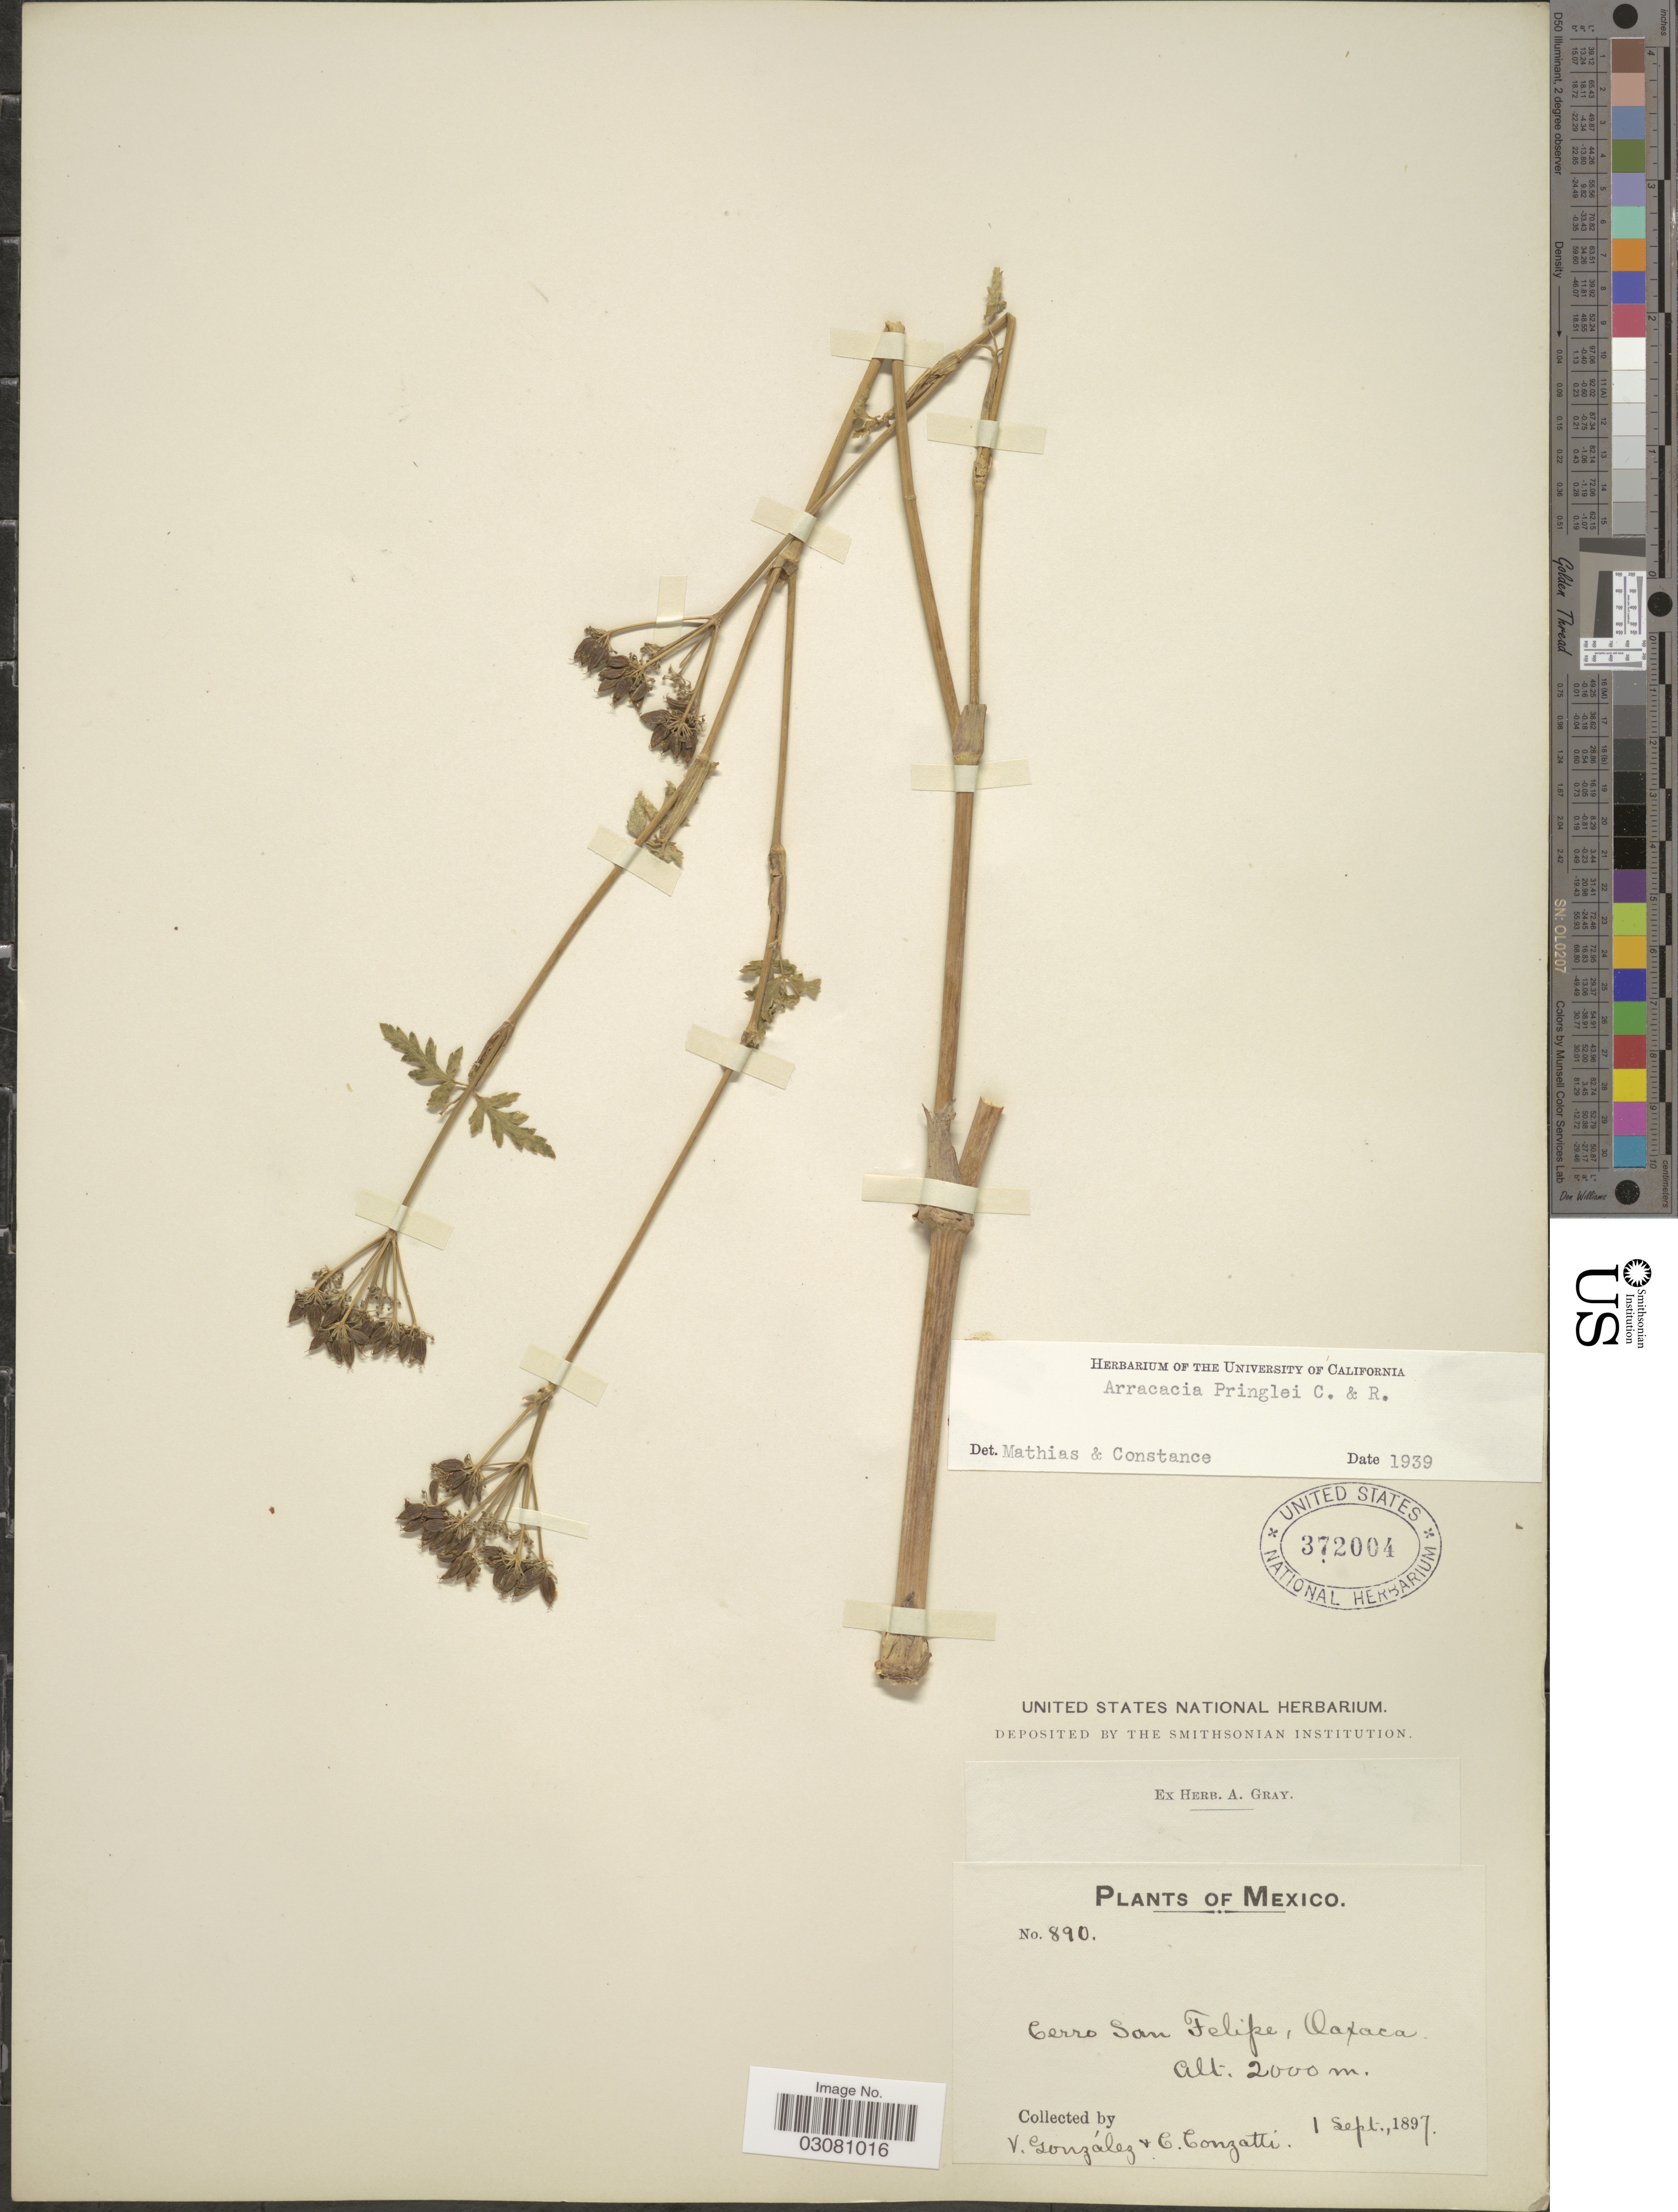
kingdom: Plantae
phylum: Tracheophyta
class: Magnoliopsida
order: Apiales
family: Apiaceae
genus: Arracacia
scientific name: Arracacia pringlei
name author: J.M. Coult. & Rose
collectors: V. González & C. Conzatti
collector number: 890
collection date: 1897-09-01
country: Mexico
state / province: Oaxaca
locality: Cerro San Felipe.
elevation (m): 2000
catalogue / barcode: US 372004